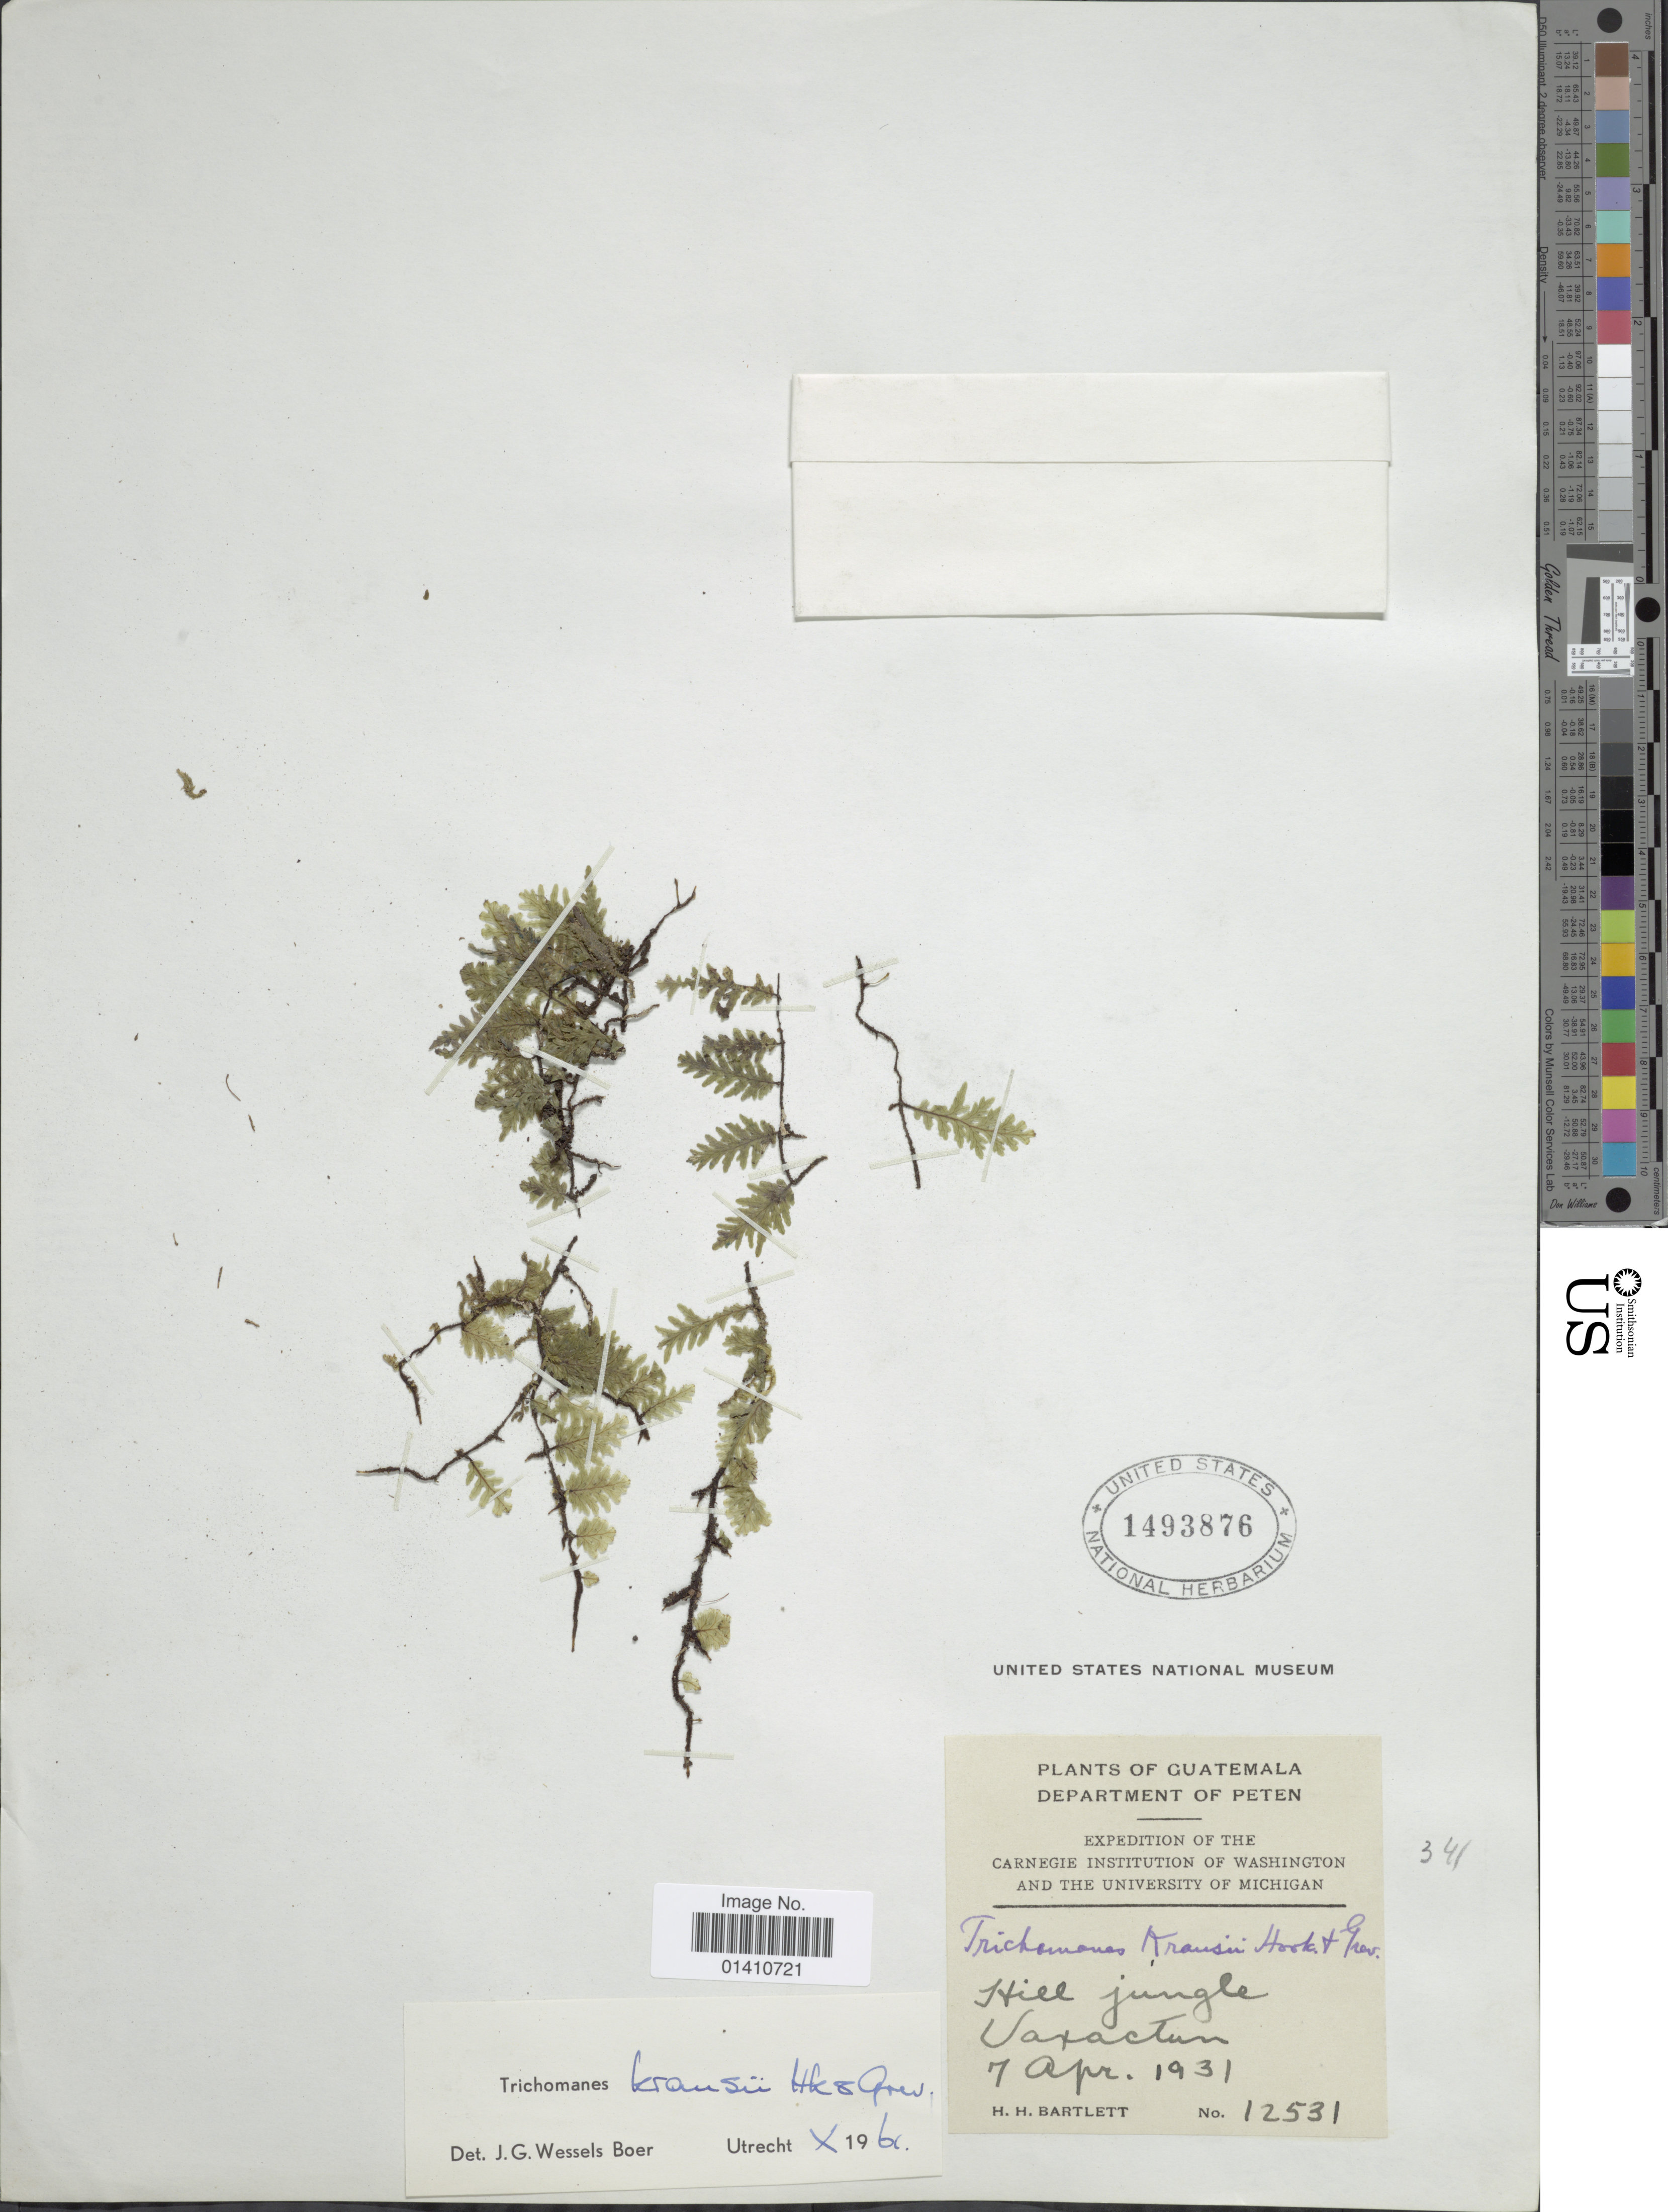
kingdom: Plantae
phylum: Tracheophyta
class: Polypodiopsida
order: Hymenophyllales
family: Hymenophyllaceae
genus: Didymoglossum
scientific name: Didymoglossum kraussii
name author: (Hook. & Grev.) C. Presl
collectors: H. H. Bartlett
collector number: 12531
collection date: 1931-04-07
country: Guatemala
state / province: El Petén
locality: Department of Peten, Hill jungle Uaxactun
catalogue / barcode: US 1493876